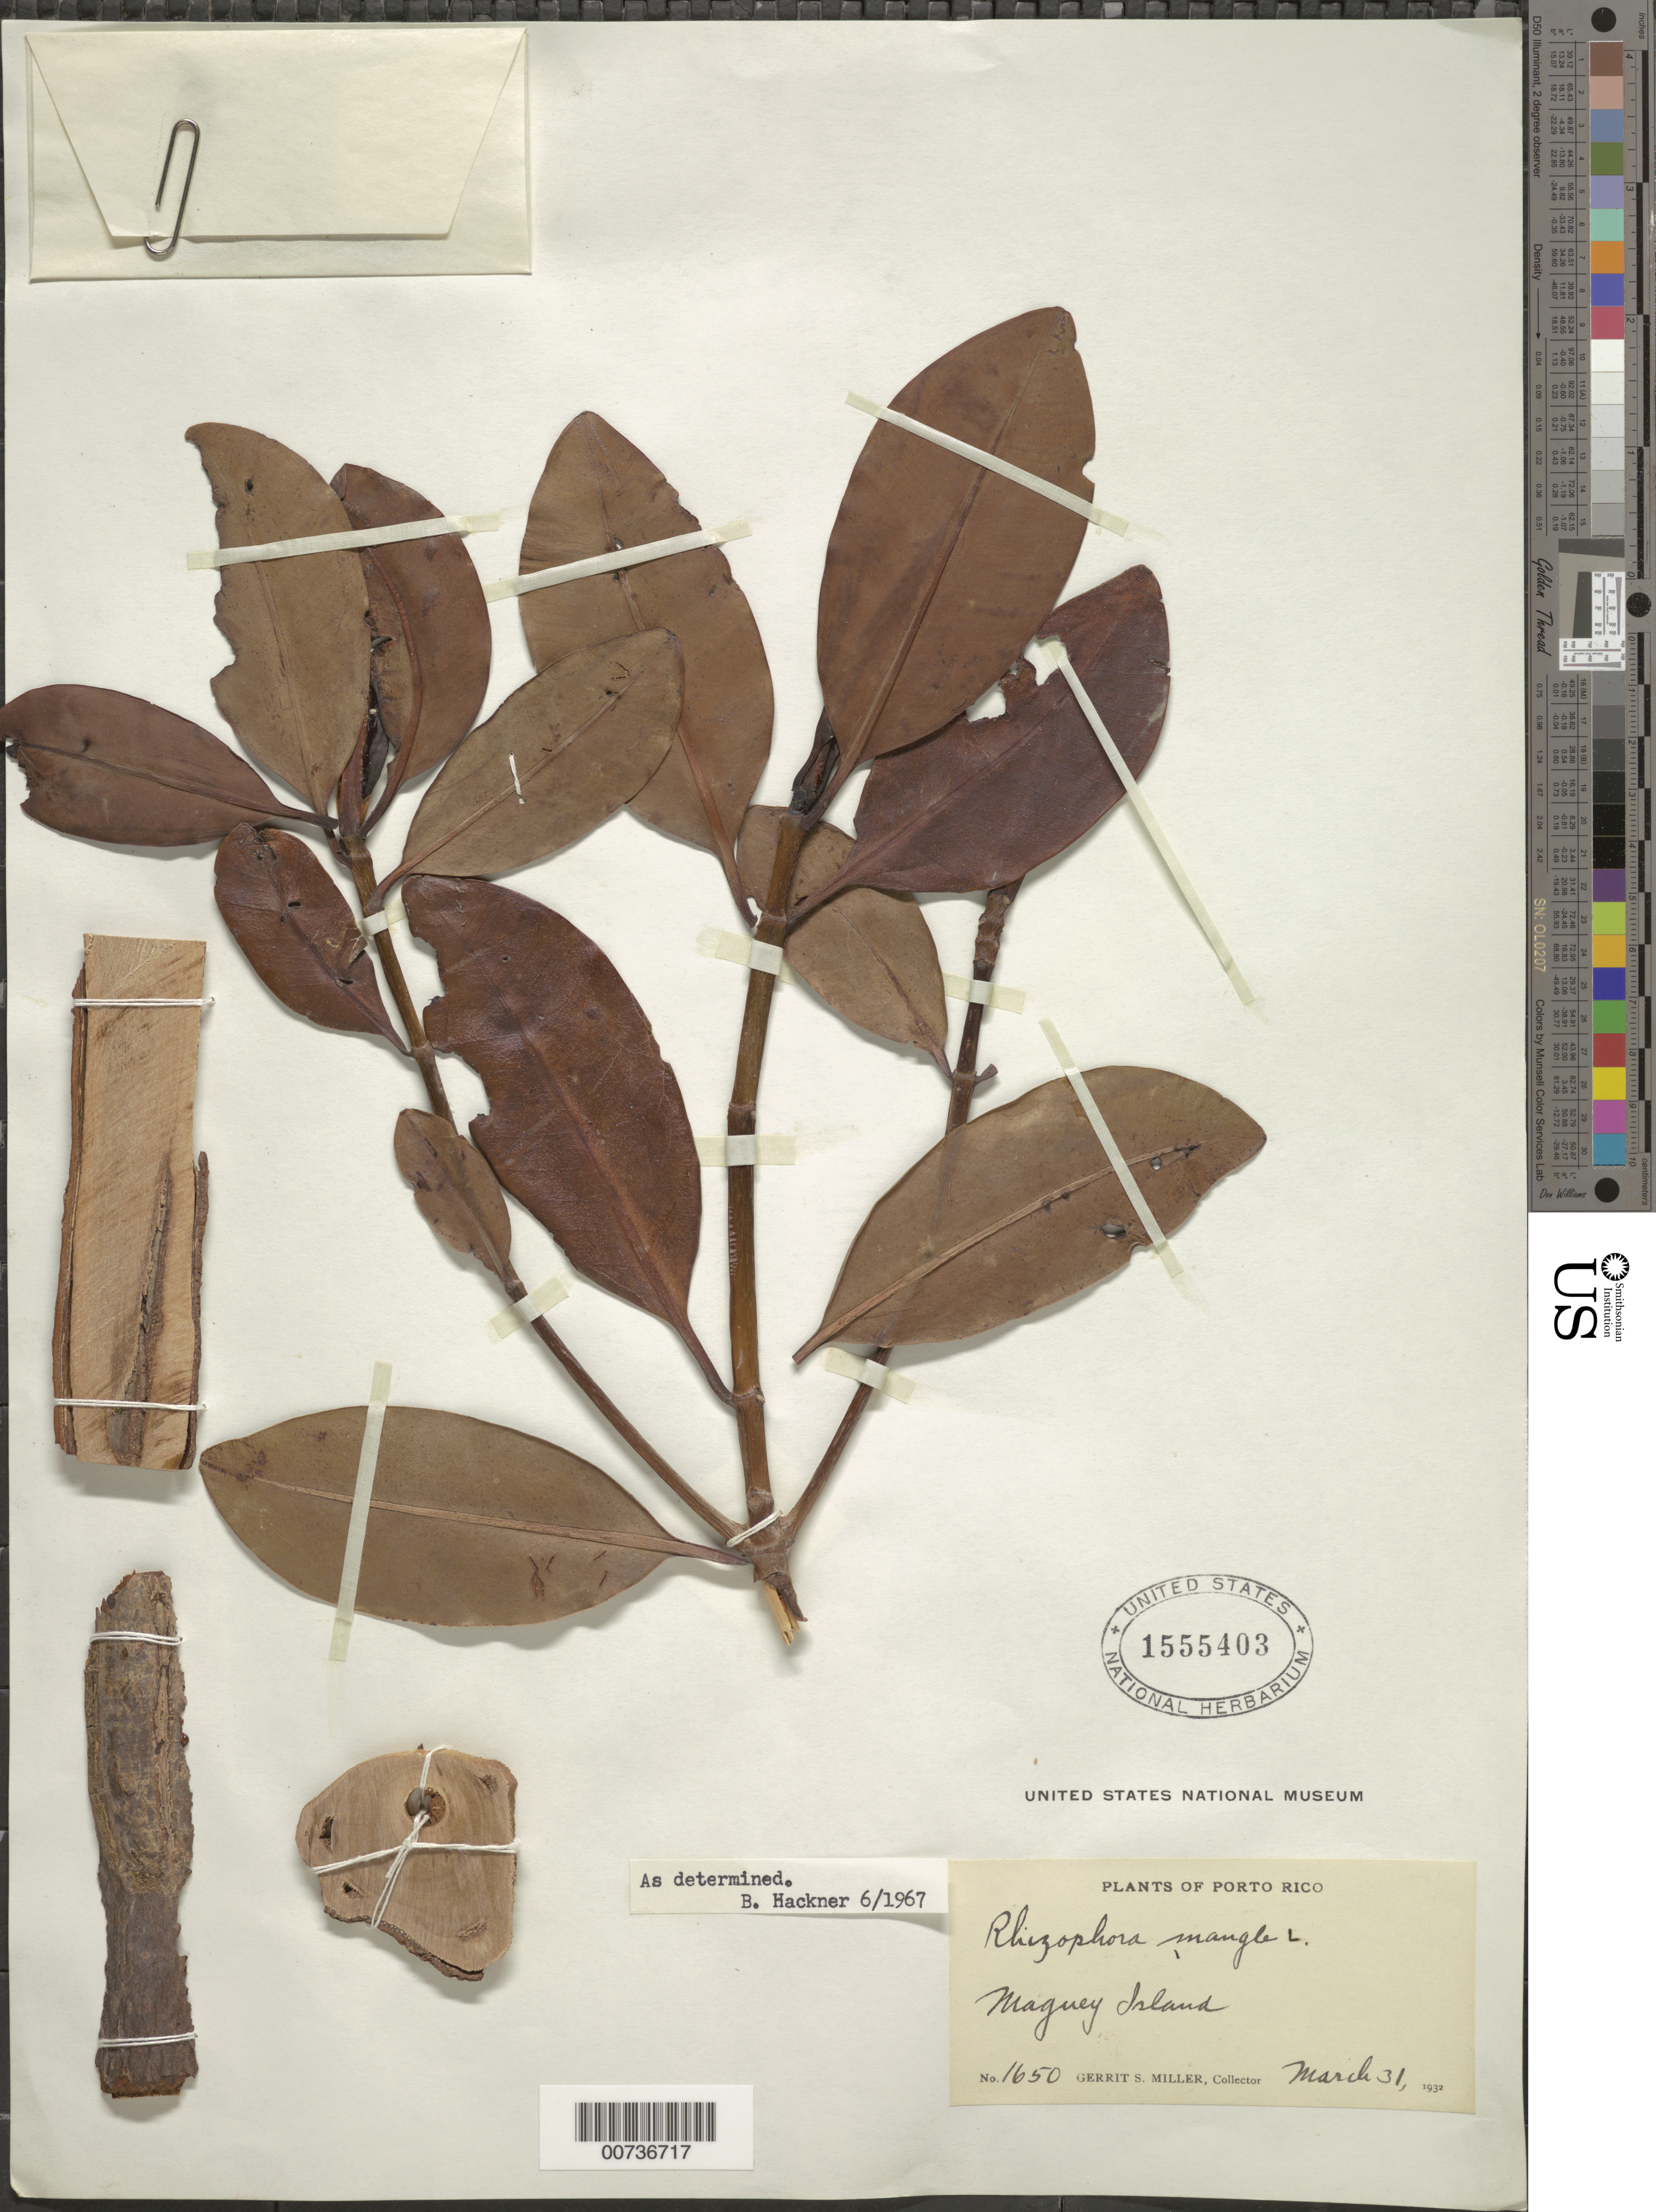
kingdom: Plantae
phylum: Tracheophyta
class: Magnoliopsida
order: Malpighiales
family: Rhizophoraceae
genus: Rhizophora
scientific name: Rhizophora mangle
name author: L.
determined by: Hackner, B.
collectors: G. S. Miller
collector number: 1650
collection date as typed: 31 Mar 1932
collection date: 1932-03-31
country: Puerto Rico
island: Magueyes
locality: Maguey Island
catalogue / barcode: US 1555403